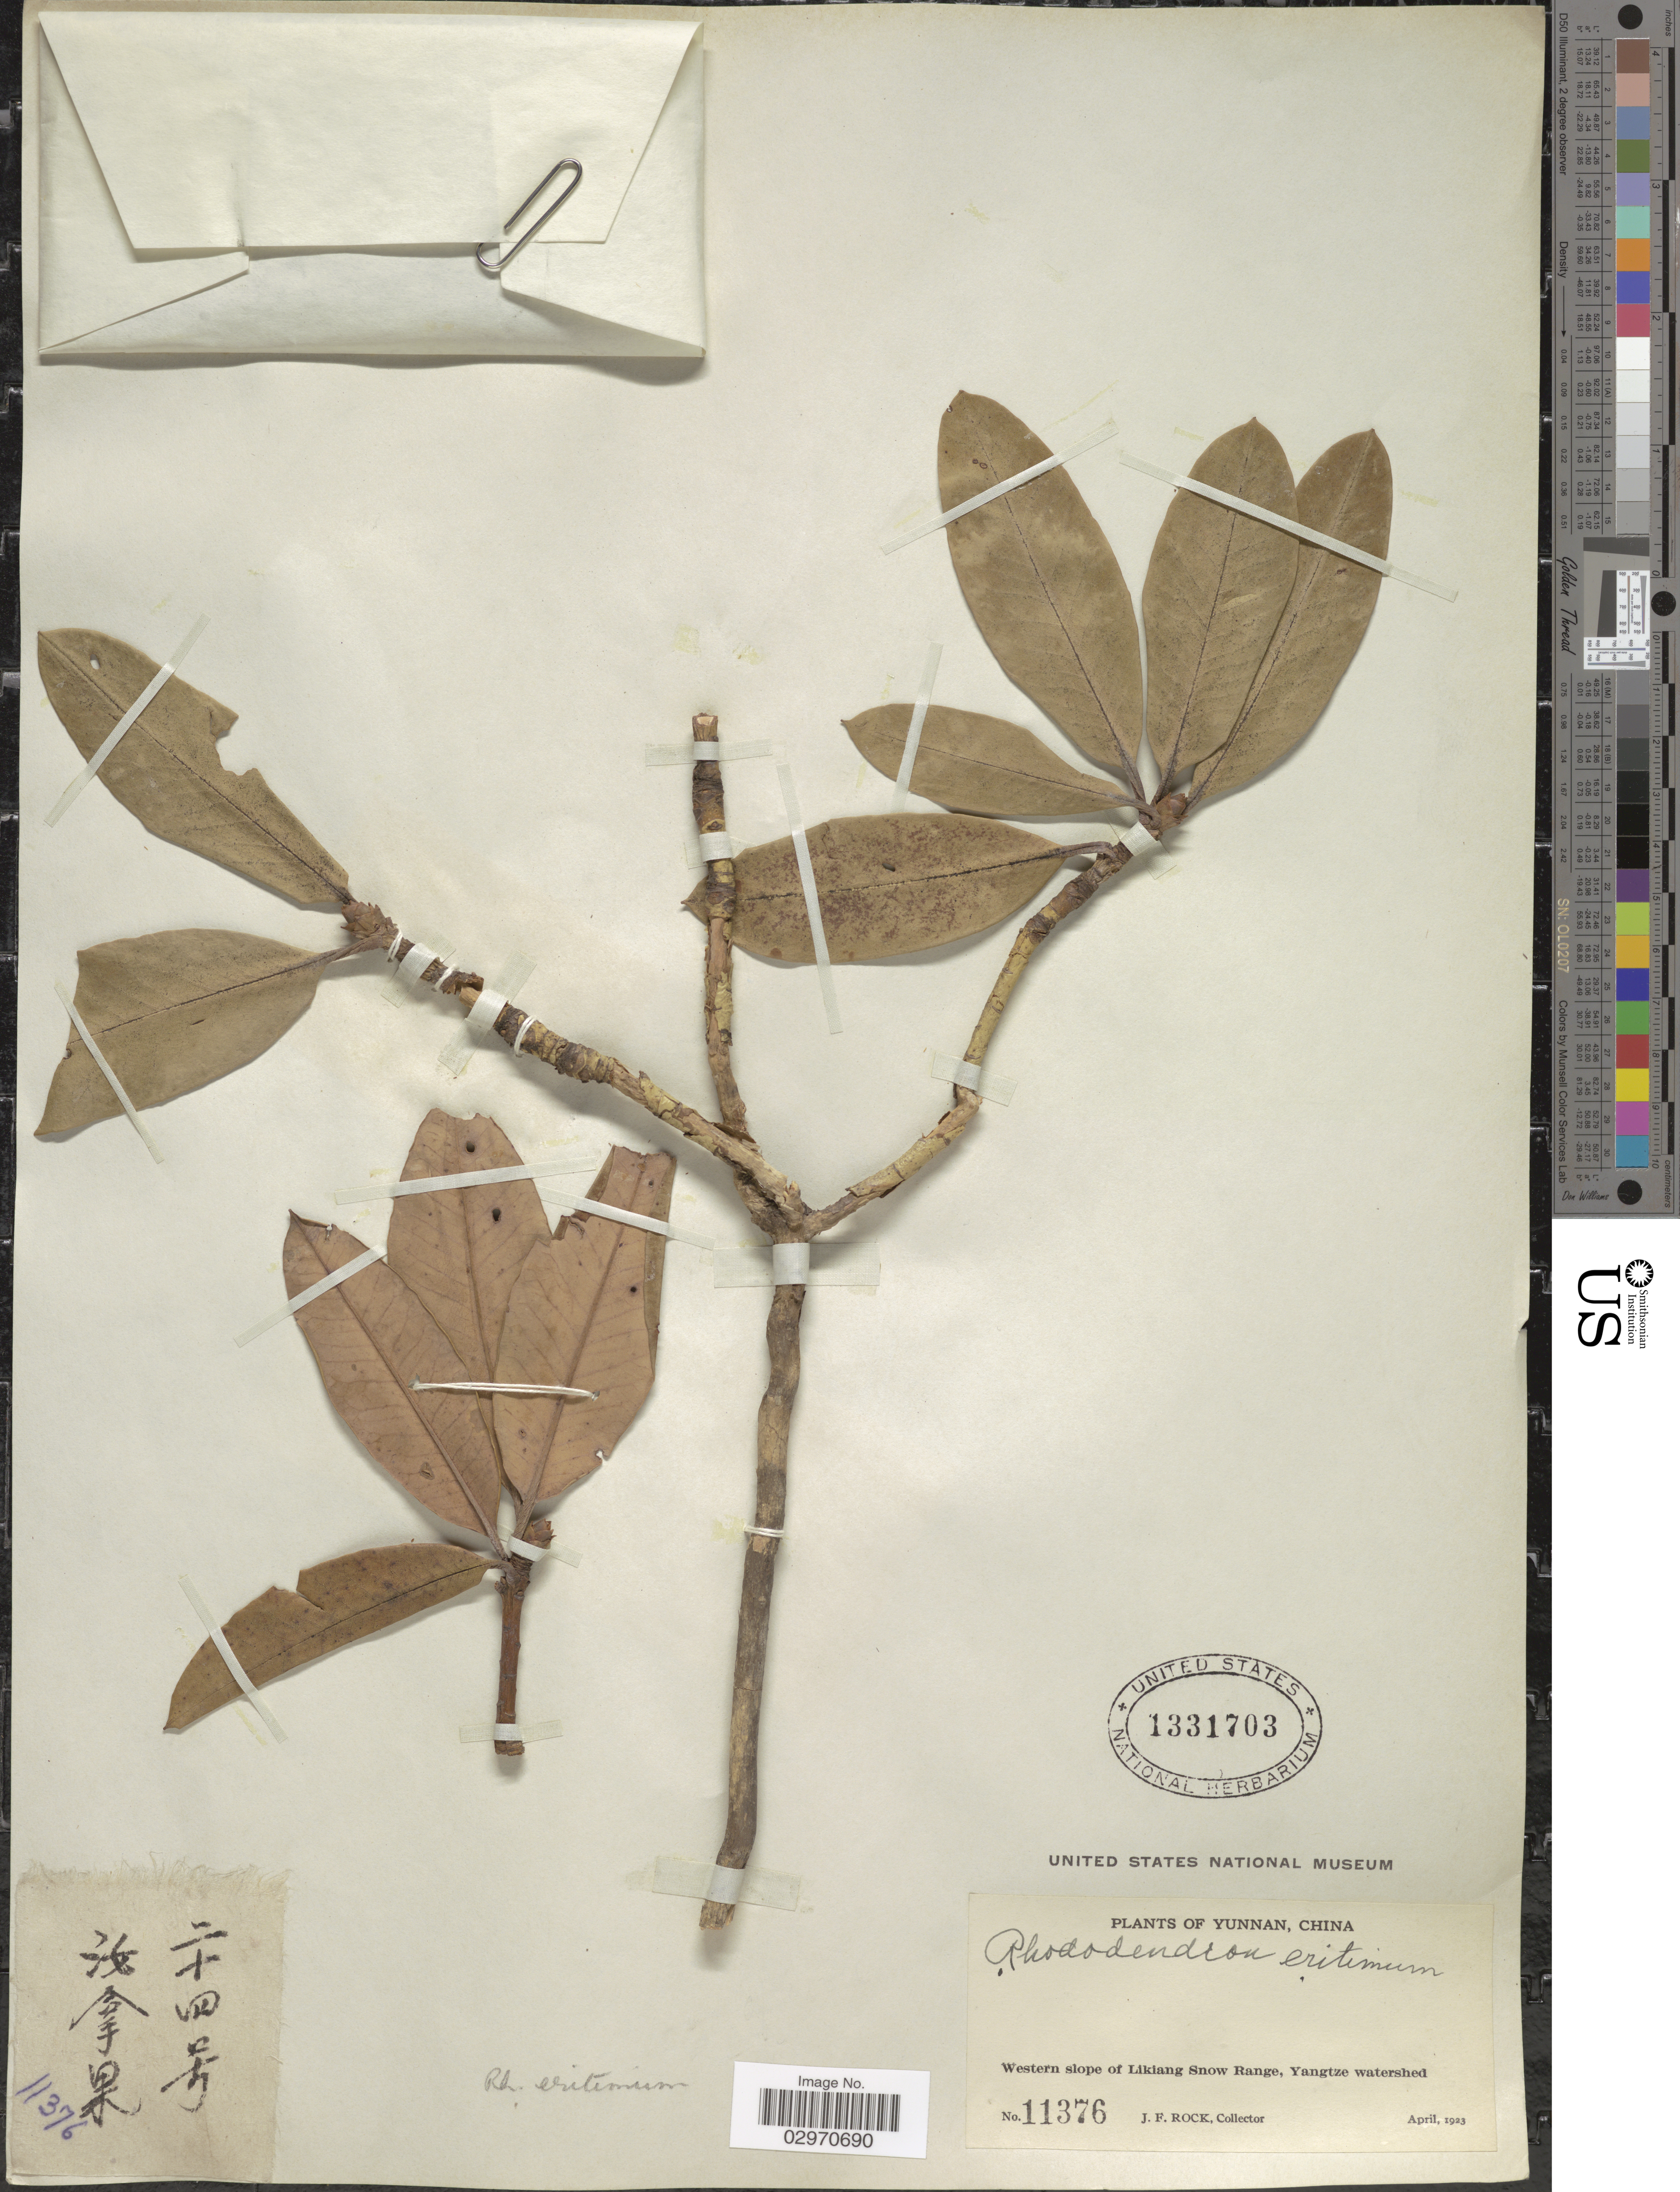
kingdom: Plantae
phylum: Tracheophyta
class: Magnoliopsida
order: Ericales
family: Ericaceae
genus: Rhododendron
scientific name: Rhododendron eritimum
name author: Balf. f. & W.W. Sm.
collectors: J. Rock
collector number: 11376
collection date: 1923-04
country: China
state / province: Yunnan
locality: Western slope of Likiang Snow Range, Yangtze watershed.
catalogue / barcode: US 1331703